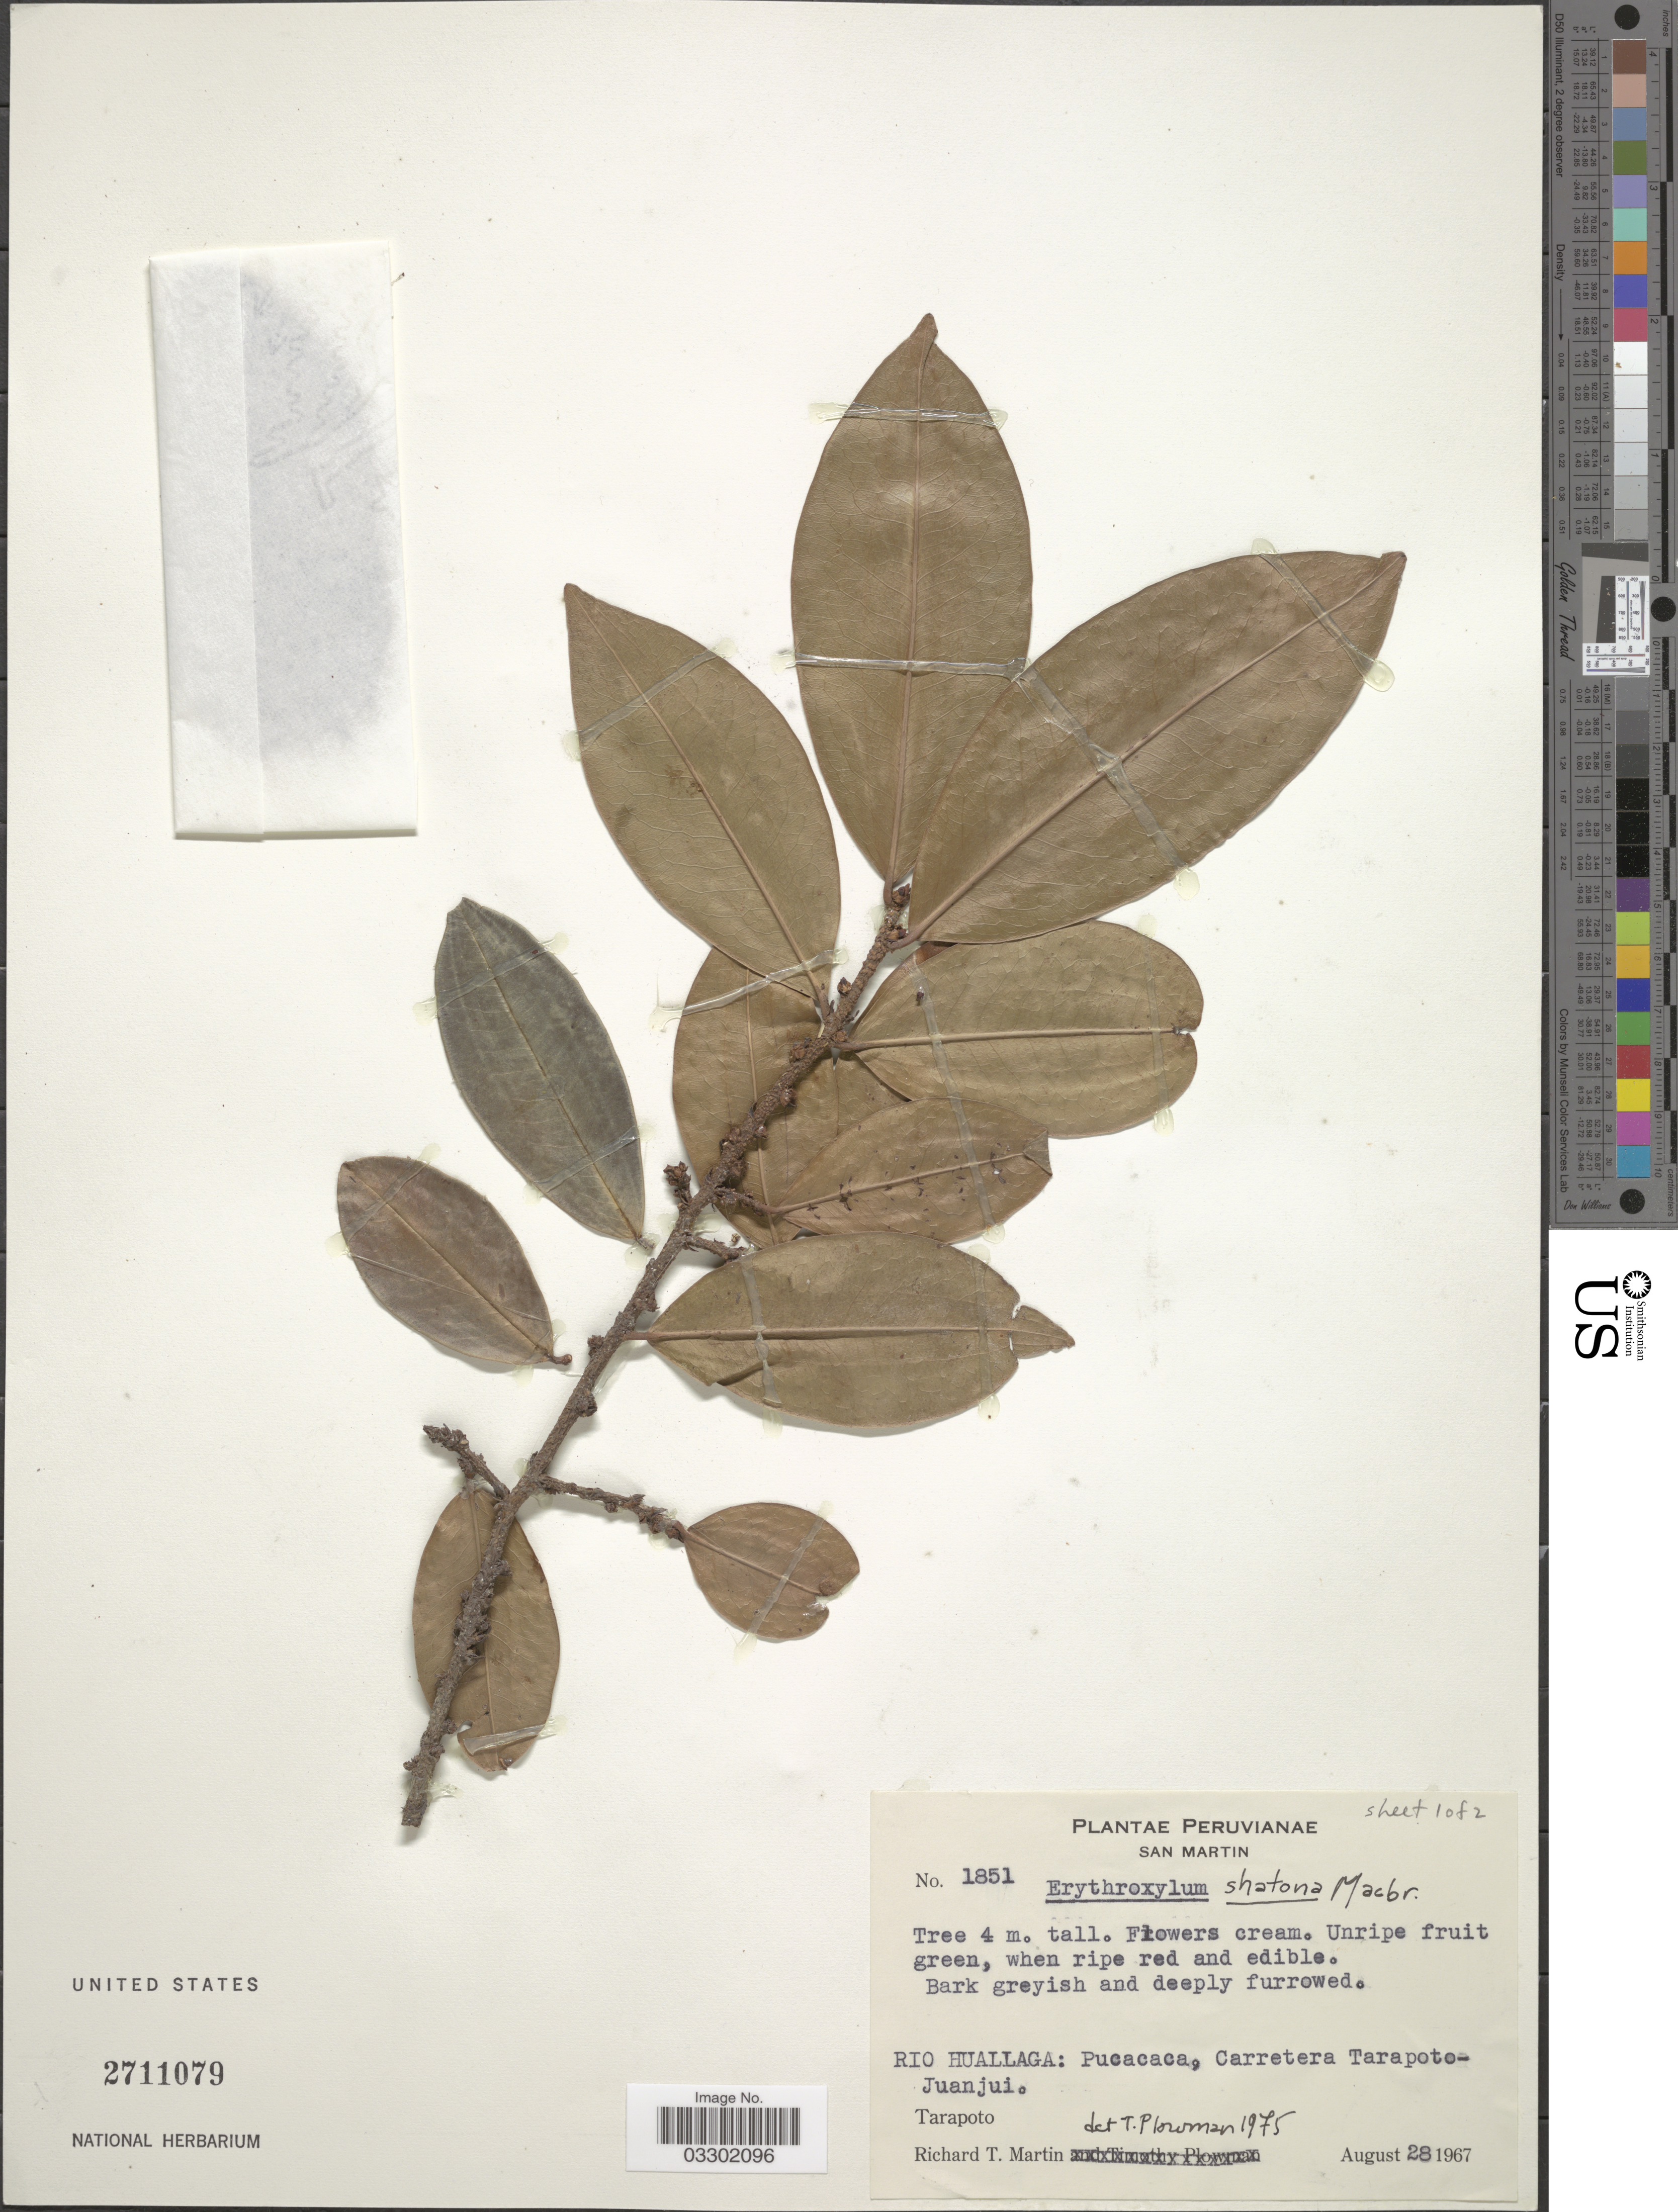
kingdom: Plantae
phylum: Tracheophyta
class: Magnoliopsida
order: Malpighiales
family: Erythroxylaceae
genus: Erythroxylum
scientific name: Erythroxylum shatona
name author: J.F. Macbr.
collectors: R. T. Martin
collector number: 1851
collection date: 1967-08-28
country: Peru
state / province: San Martín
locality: Rio Huallaga: Pucacaca, Carretera Tarapoto-Juanjui, Tarapoto.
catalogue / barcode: US 2711079